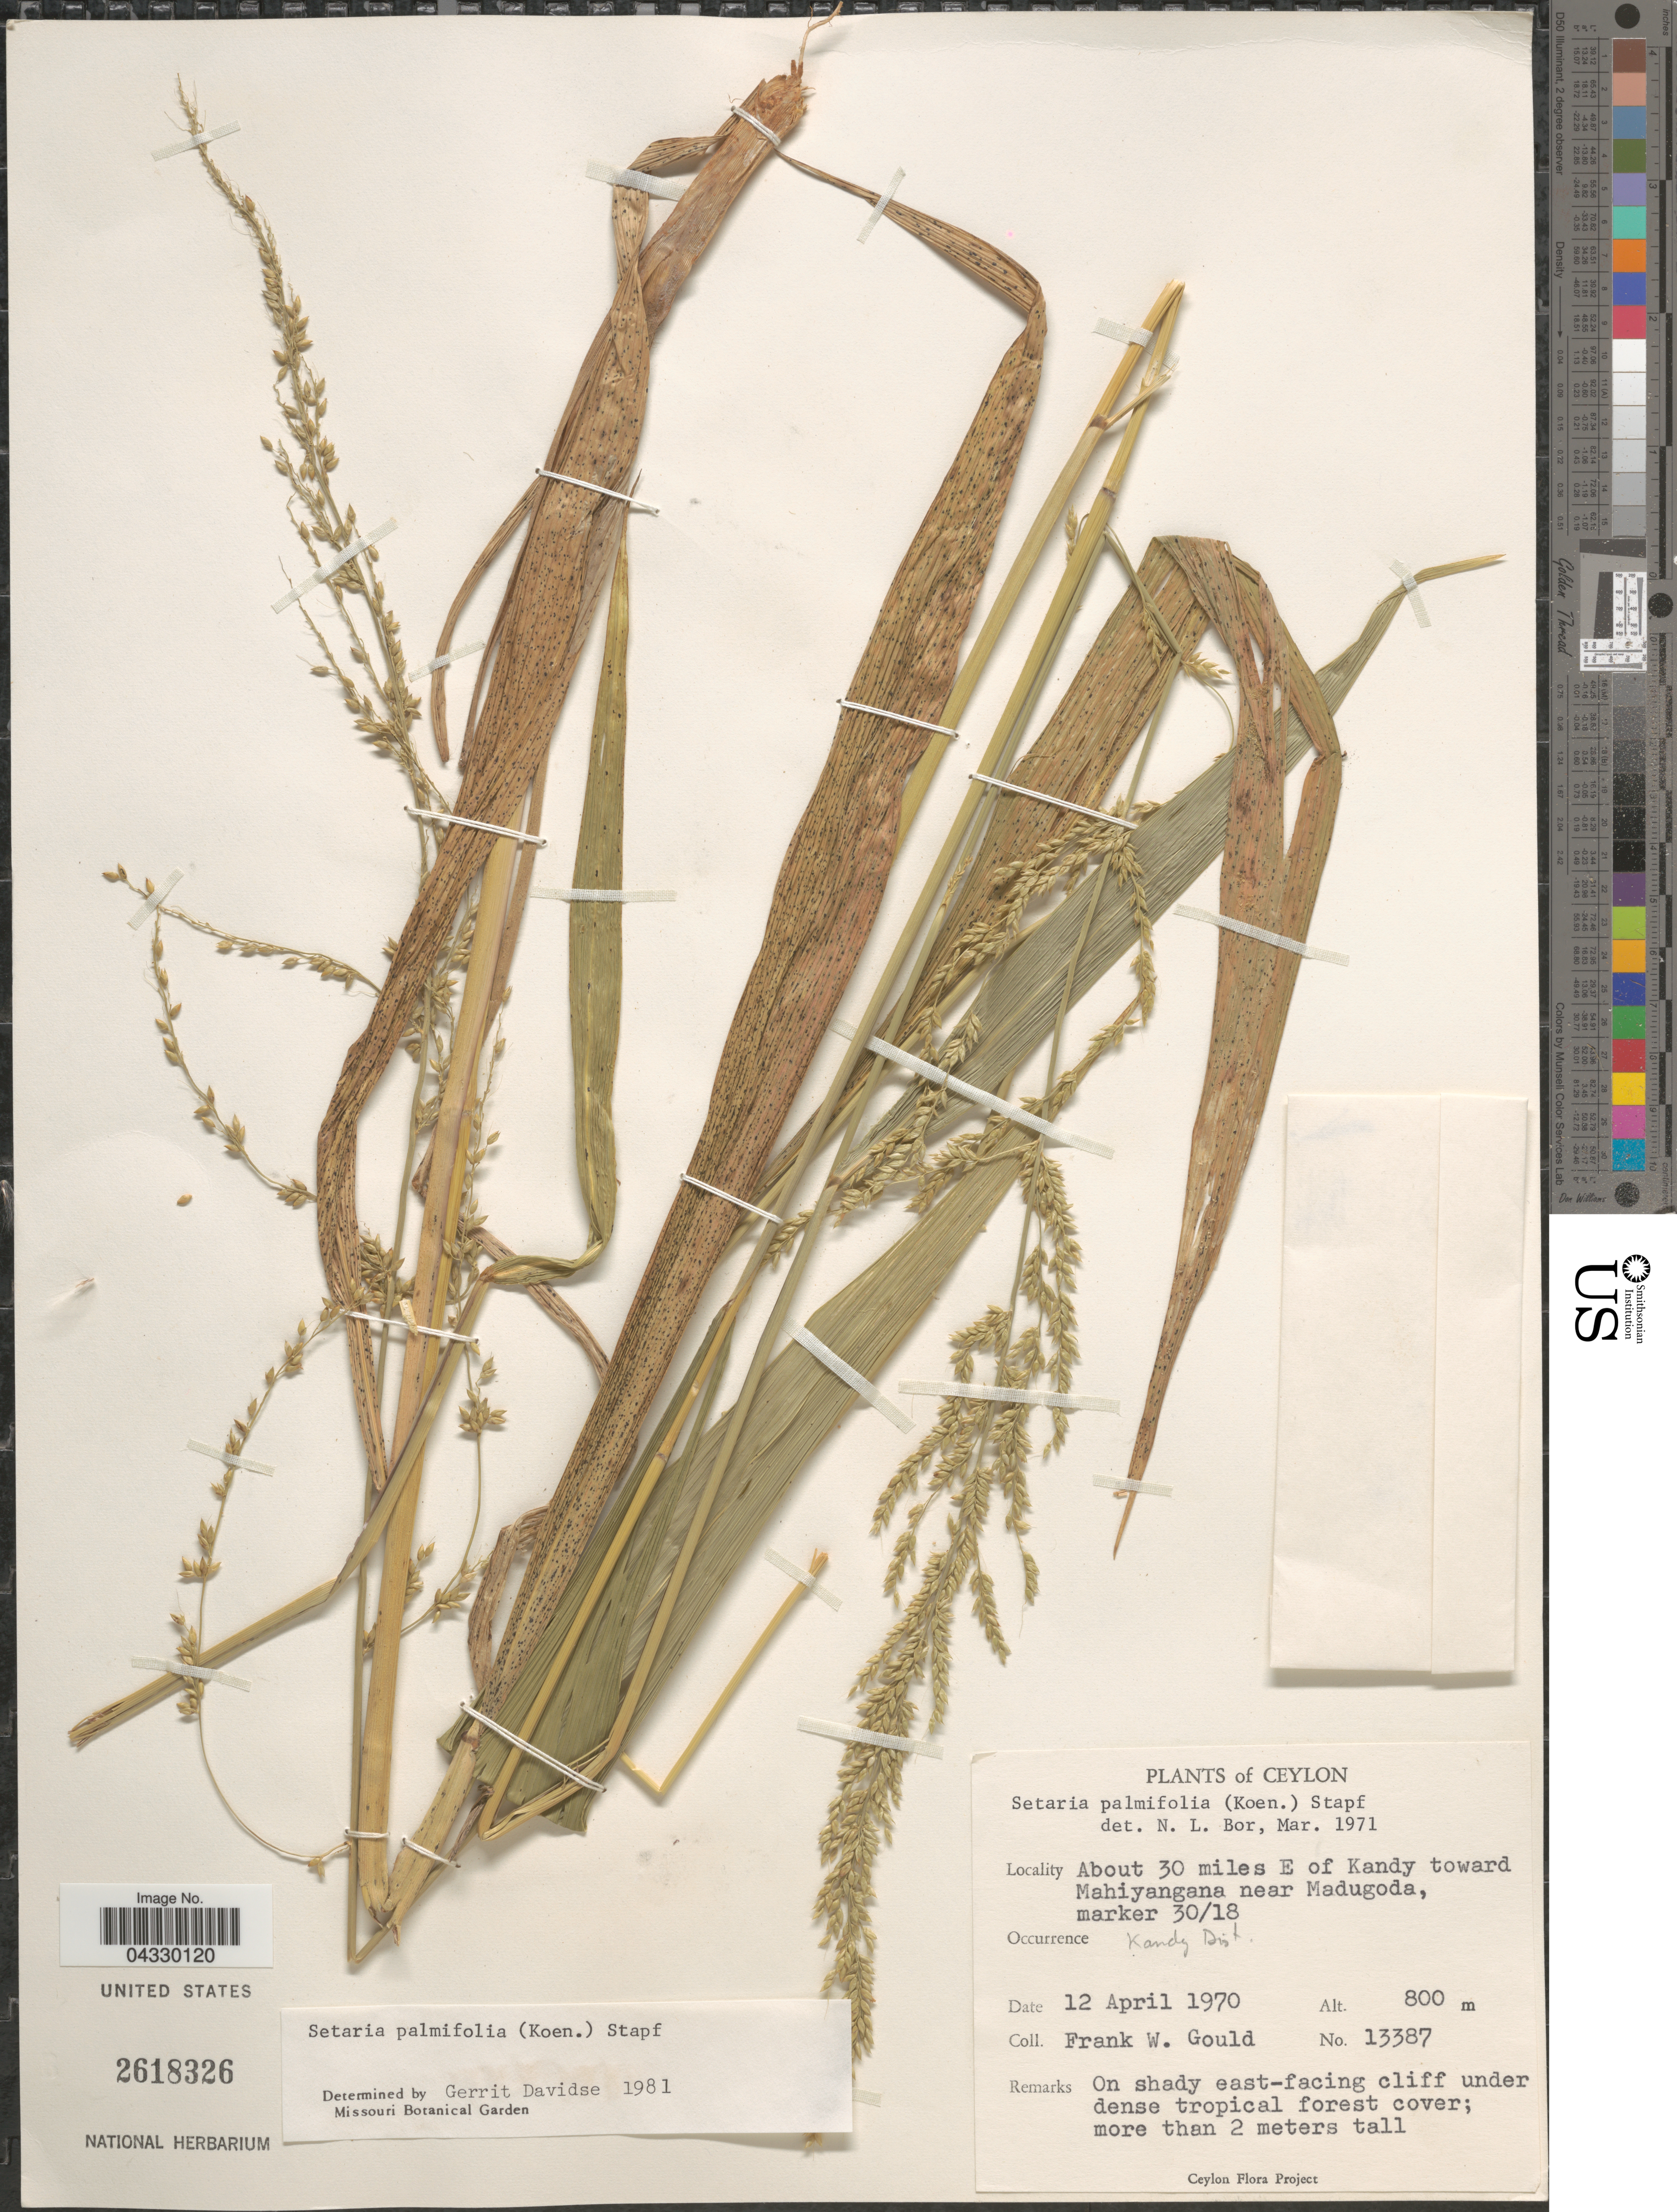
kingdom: Plantae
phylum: Tracheophyta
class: Liliopsida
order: Poales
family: Poaceae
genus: Setaria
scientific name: Setaria palmifolia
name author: (J. Koenig) Stapf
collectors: F. W. Gould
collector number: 13387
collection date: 1970-04-12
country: Sri Lanka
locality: Ceylon. About 30 miles E of Kandy toward Mahiyangana near Madugoda, marker 30/18. Kandy Dist.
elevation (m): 800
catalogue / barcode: US 2618326